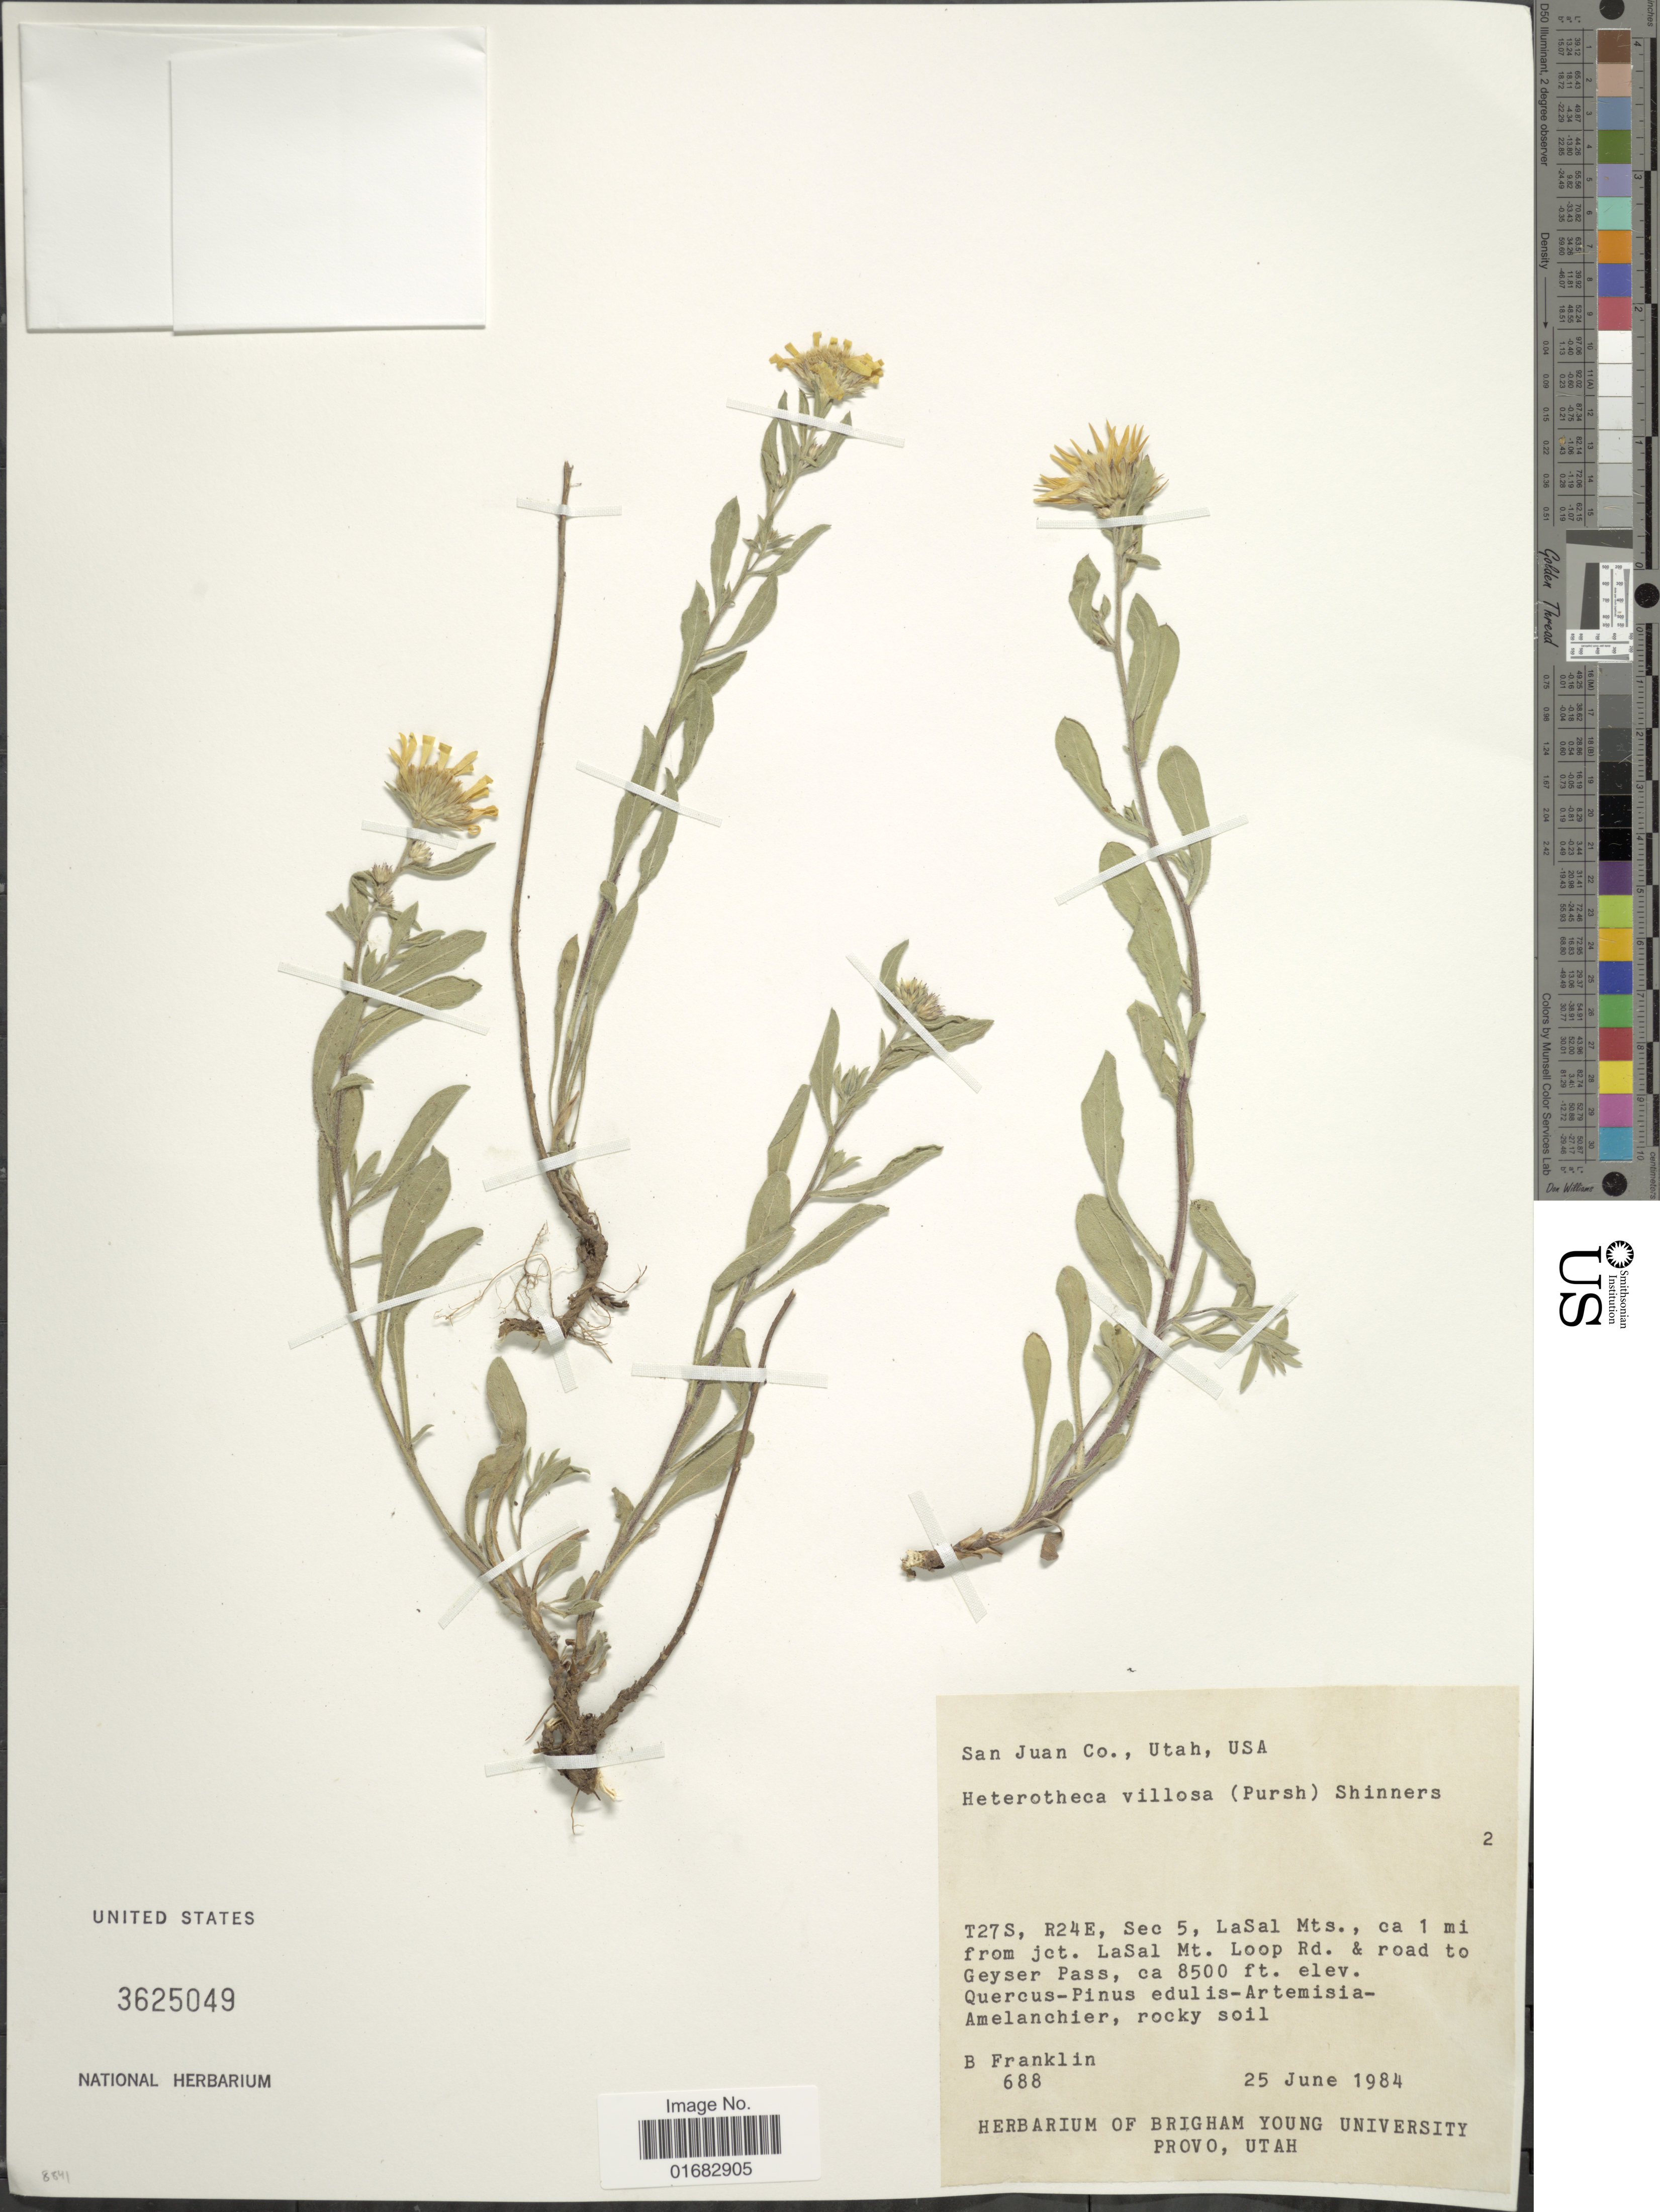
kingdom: Plantae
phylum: Tracheophyta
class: Magnoliopsida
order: Asterales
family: Asteraceae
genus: Heterotheca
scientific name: Heterotheca villosa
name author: (Pursh) Shinners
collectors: B. Franklin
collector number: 688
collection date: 1984-06-25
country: United States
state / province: Utah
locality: San Juan Co., T27S, R24E, Sec 5, LaSal Mts., ca 1 mi from jct. LaSal Mt. Loop Rd. & road to Geyser Pass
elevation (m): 2591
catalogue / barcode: US 3625049